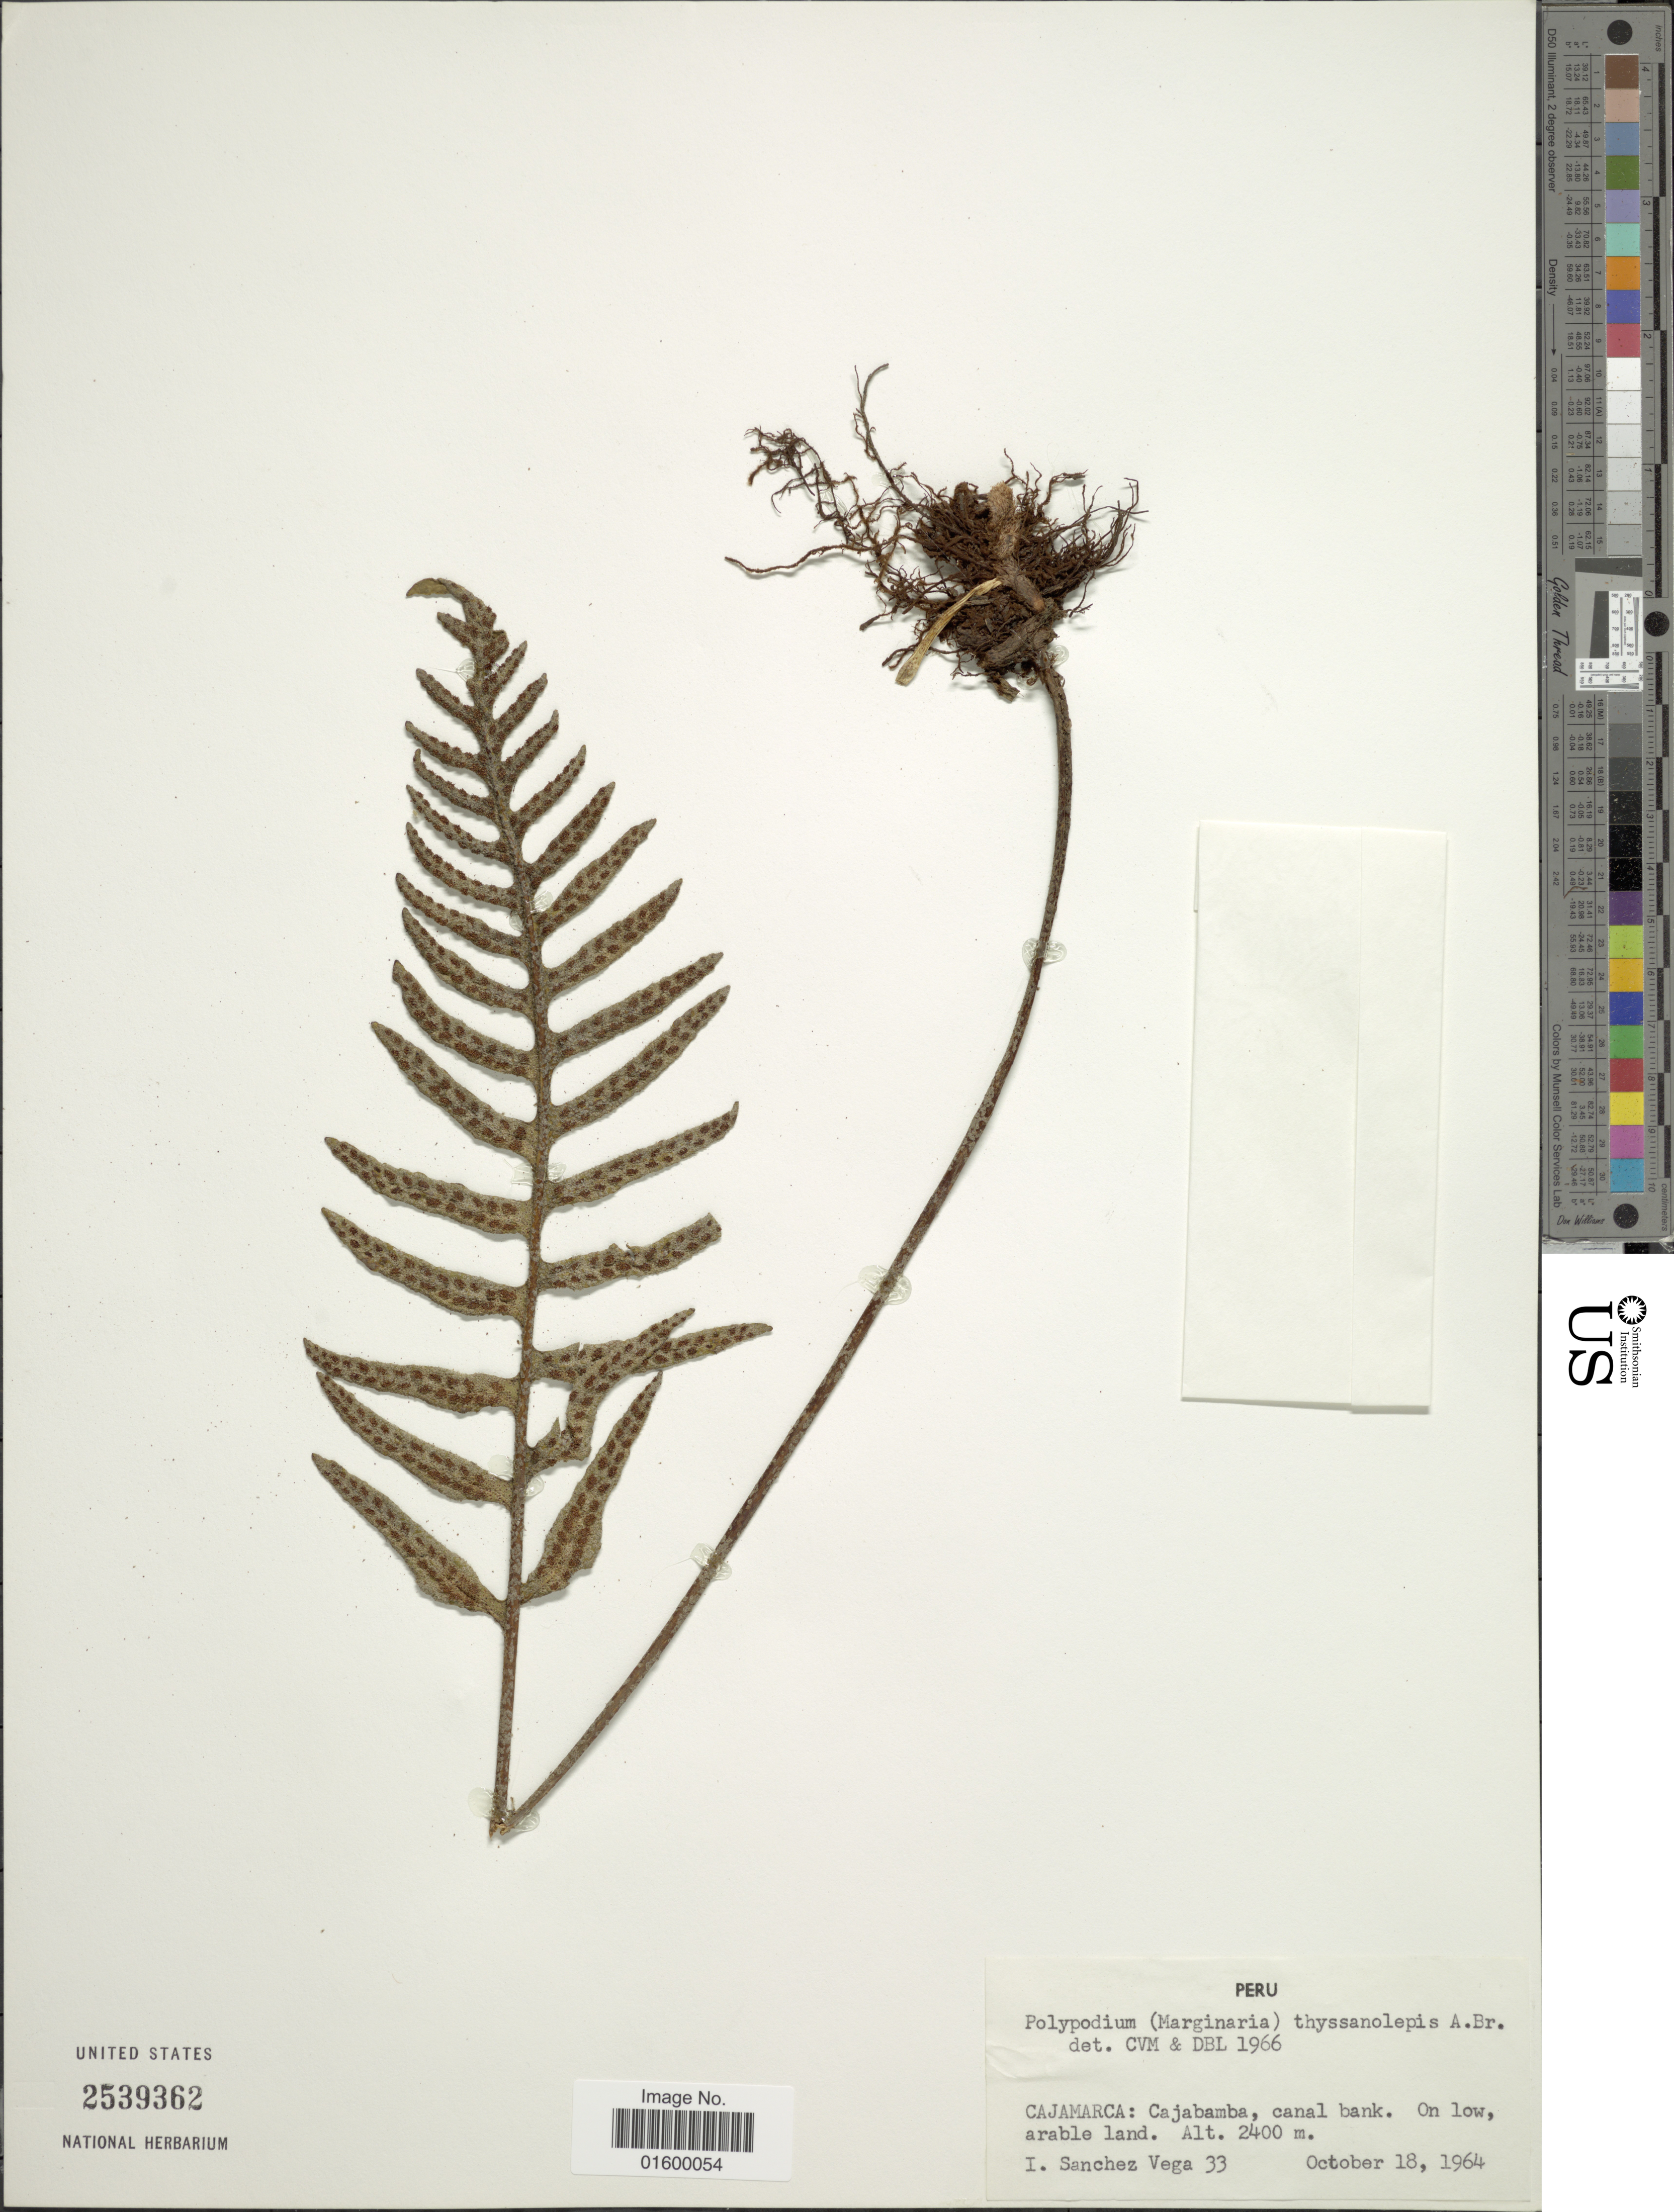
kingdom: Plantae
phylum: Tracheophyta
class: Polypodiopsida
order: Polypodiales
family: Polypodiaceae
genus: Pleopeltis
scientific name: Pleopeltis thyssanolepis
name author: (A. Braun ex Klotzsch) E.G. Andrews & Windham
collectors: I. Sánchez Vega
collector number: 33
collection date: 1964-10-18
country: Peru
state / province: Cajamarca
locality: Cajamarca, Cajabamba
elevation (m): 2400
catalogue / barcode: US 2539362